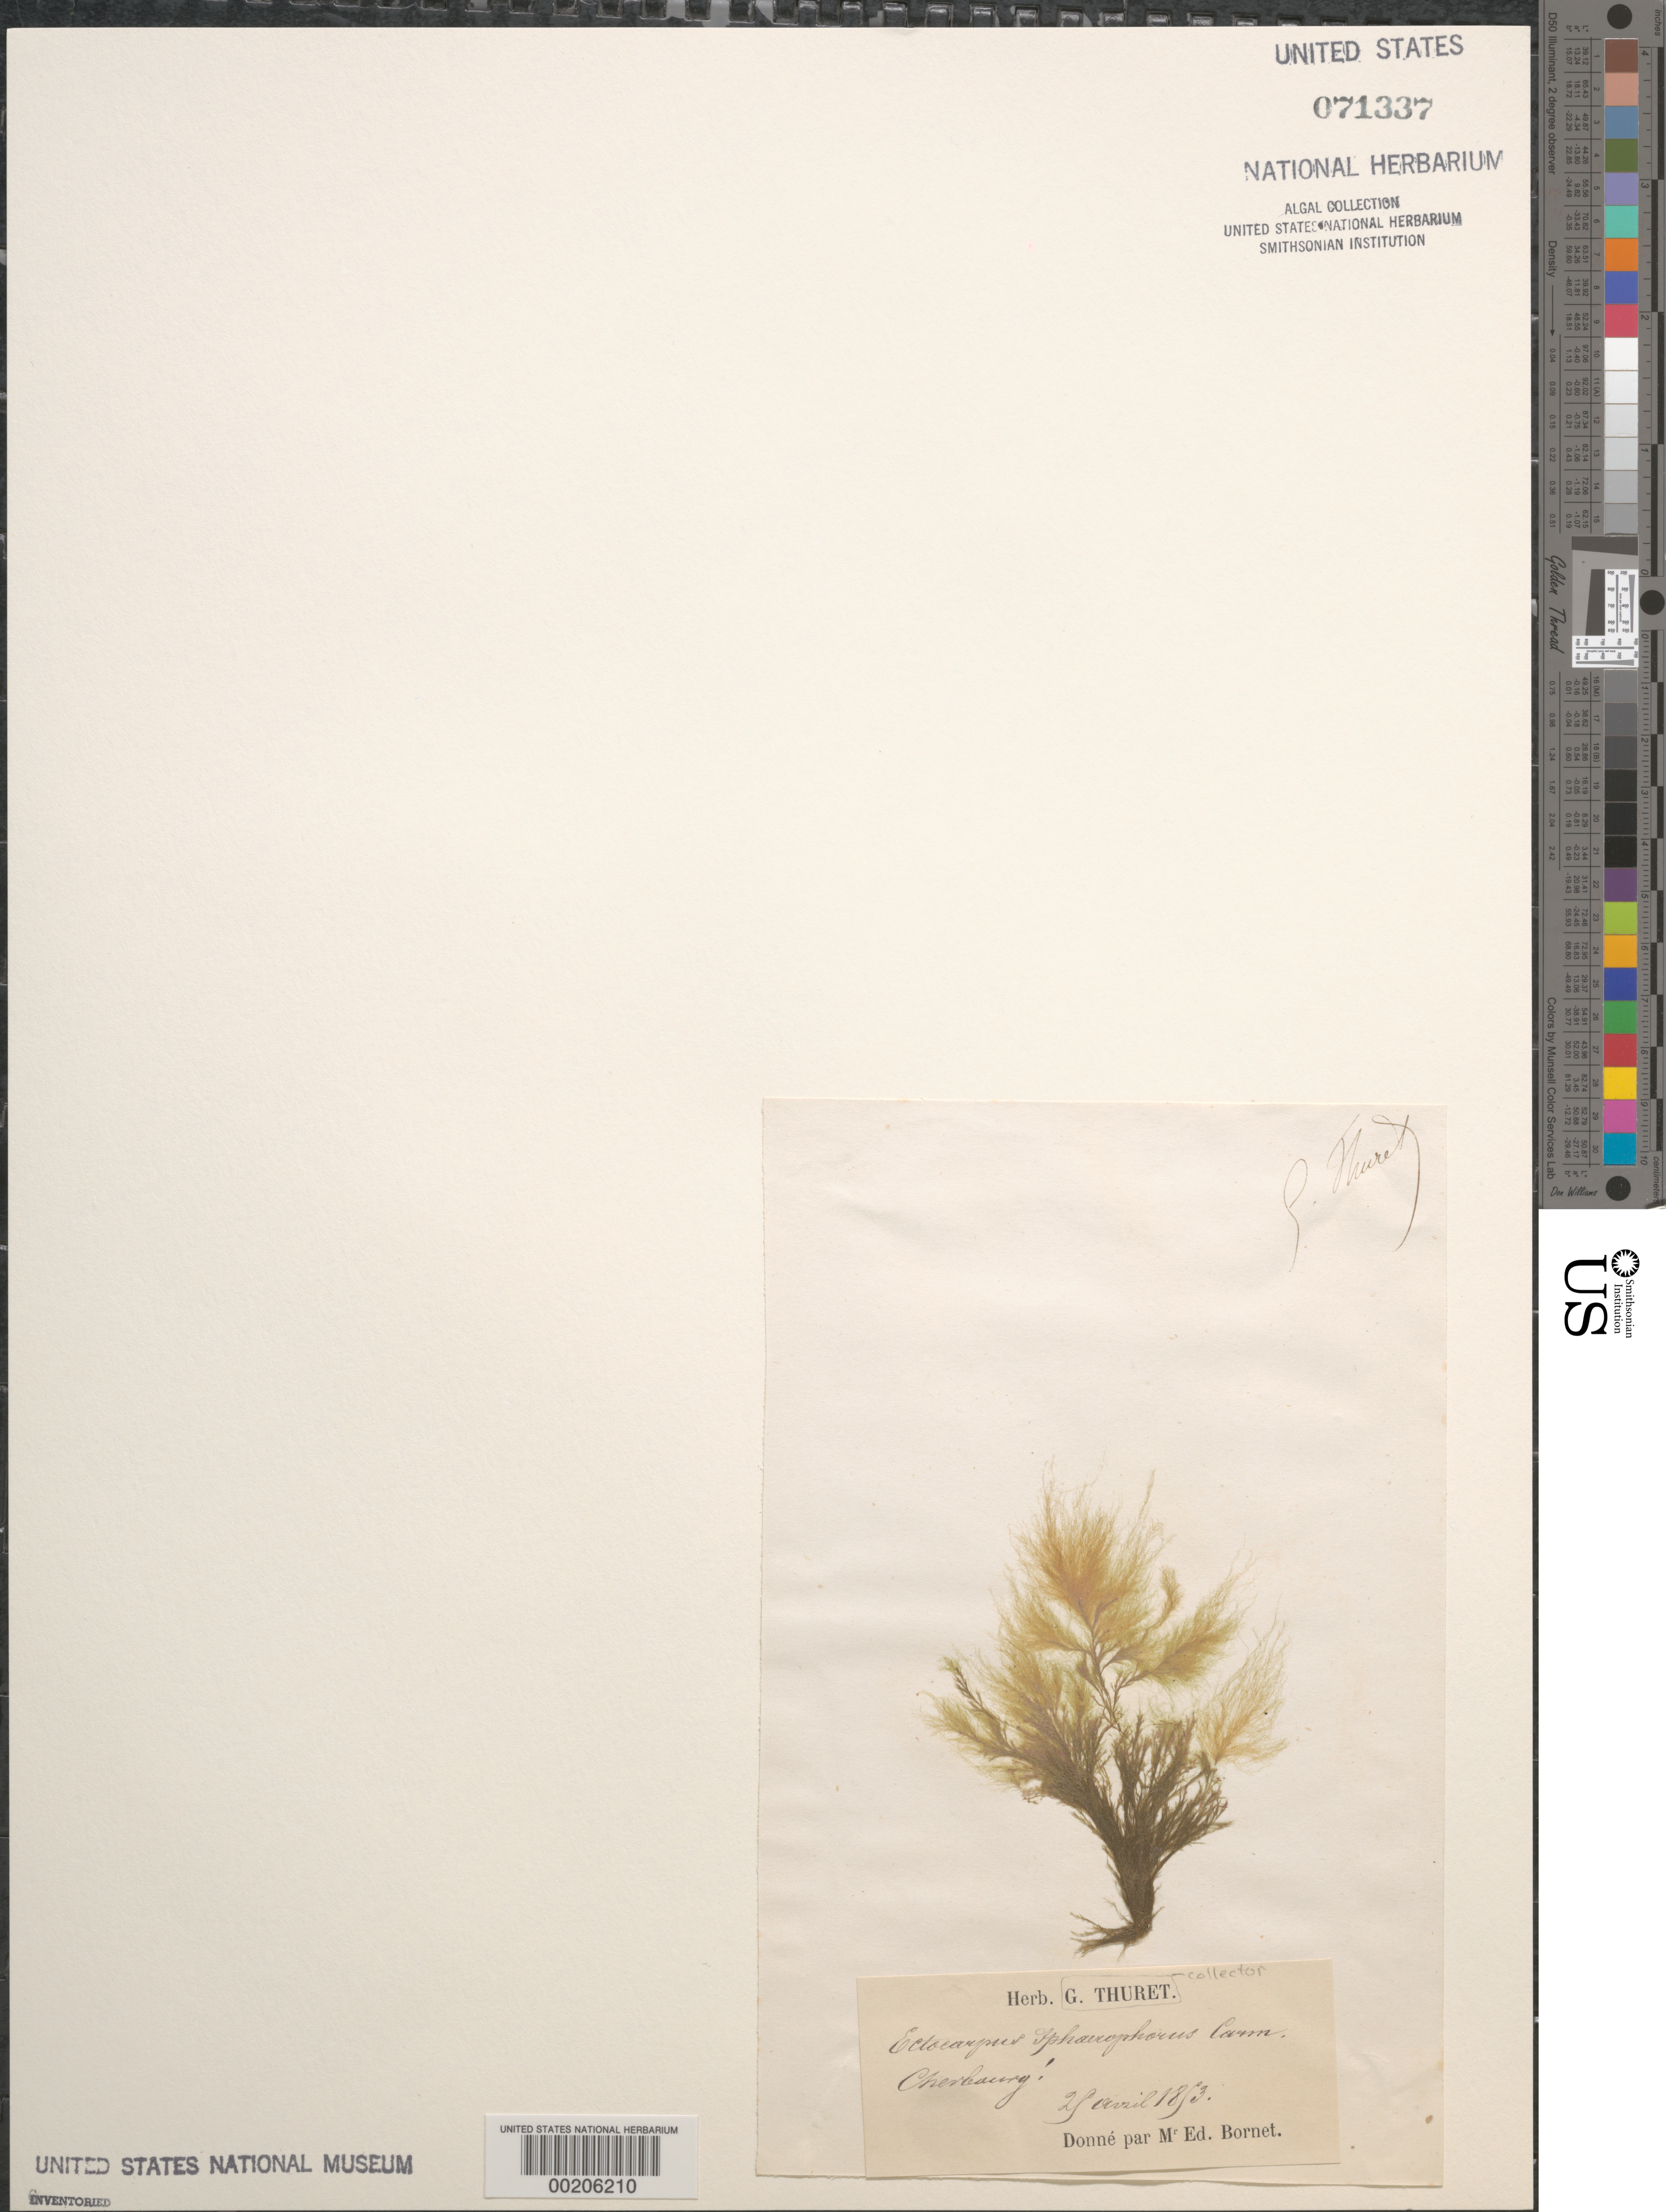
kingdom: Chromista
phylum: Ochrophyta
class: Phaeophyceae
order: Ectocarpales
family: Chordariaceae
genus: Isthmoplea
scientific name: Isthmoplea sphaerophora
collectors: G. A. Thuret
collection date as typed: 25 Apr 1853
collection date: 1853-04-25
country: France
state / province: Normandie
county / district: Manche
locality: Cherbourg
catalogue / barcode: US 71337